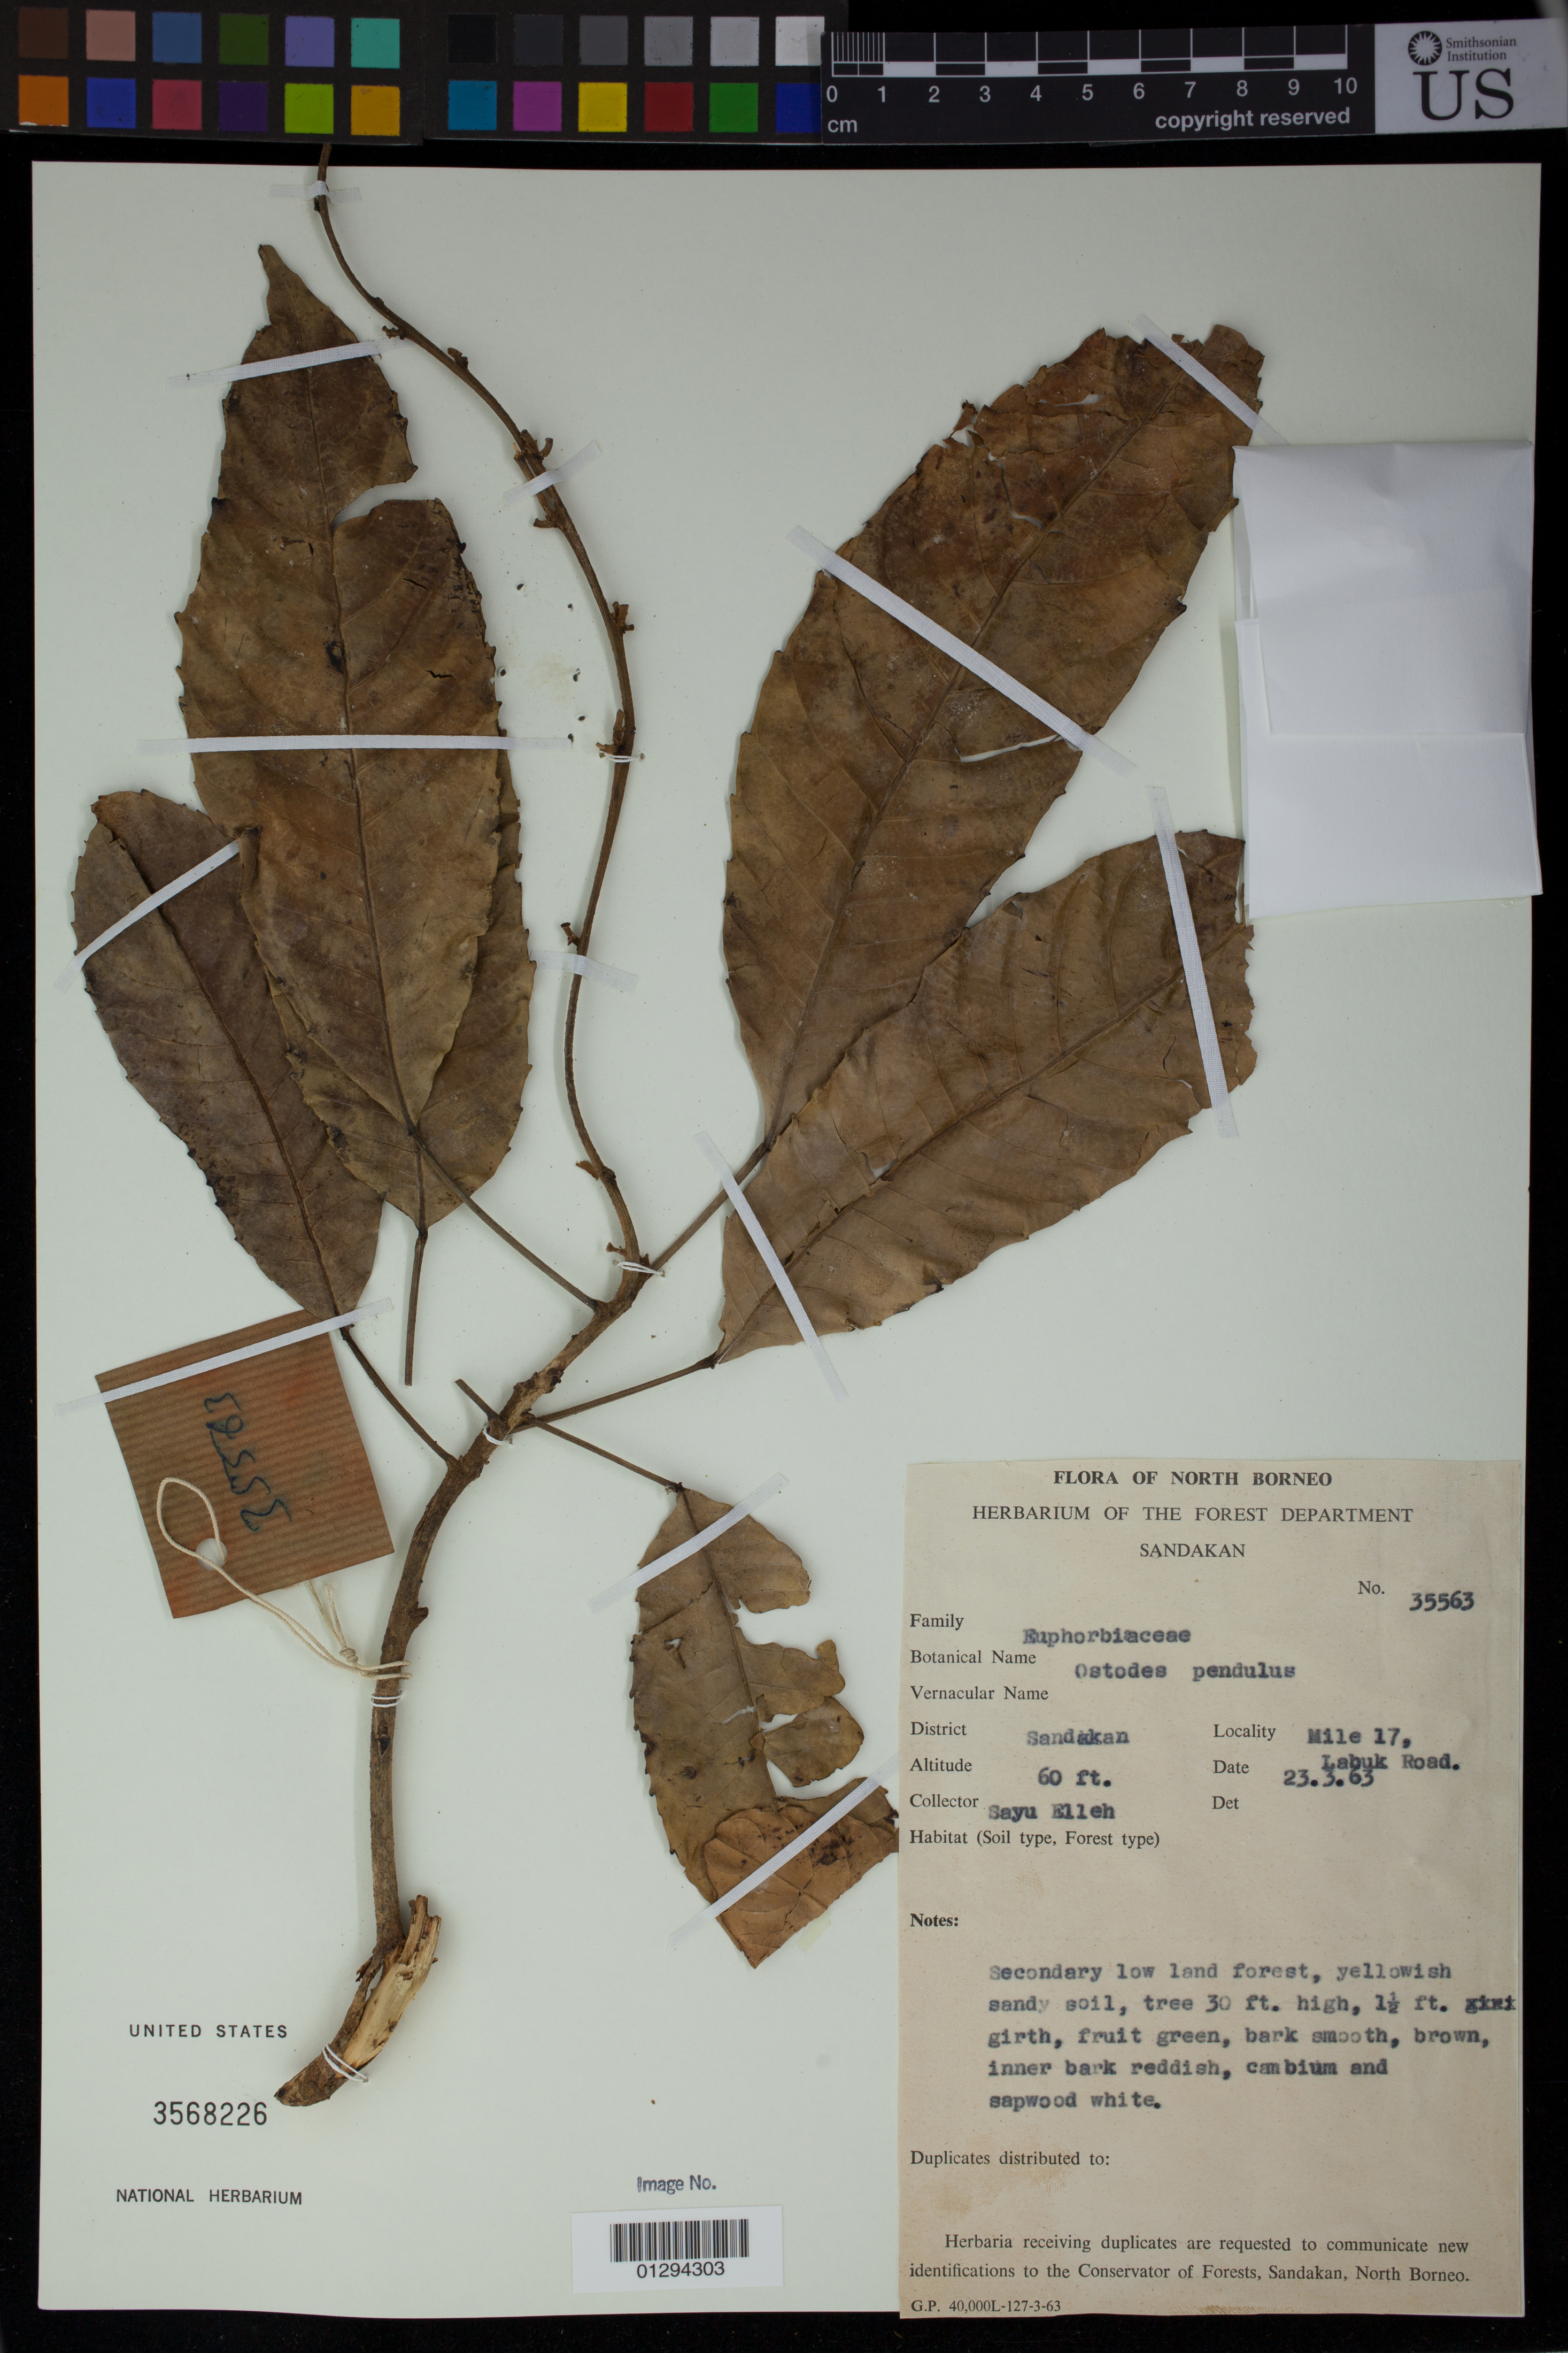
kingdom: Plantae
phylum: Tracheophyta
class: Magnoliopsida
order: Malpighiales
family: Euphorbiaceae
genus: Fahrenheitia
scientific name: Fahrenheitia pendula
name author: (Hassk.) Airy Shaw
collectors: S. Elleh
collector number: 35563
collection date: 1963-03-23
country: Malaysia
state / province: Sabah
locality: Sandakan, Mile 17, Labuk Road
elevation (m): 18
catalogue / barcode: US 3568226